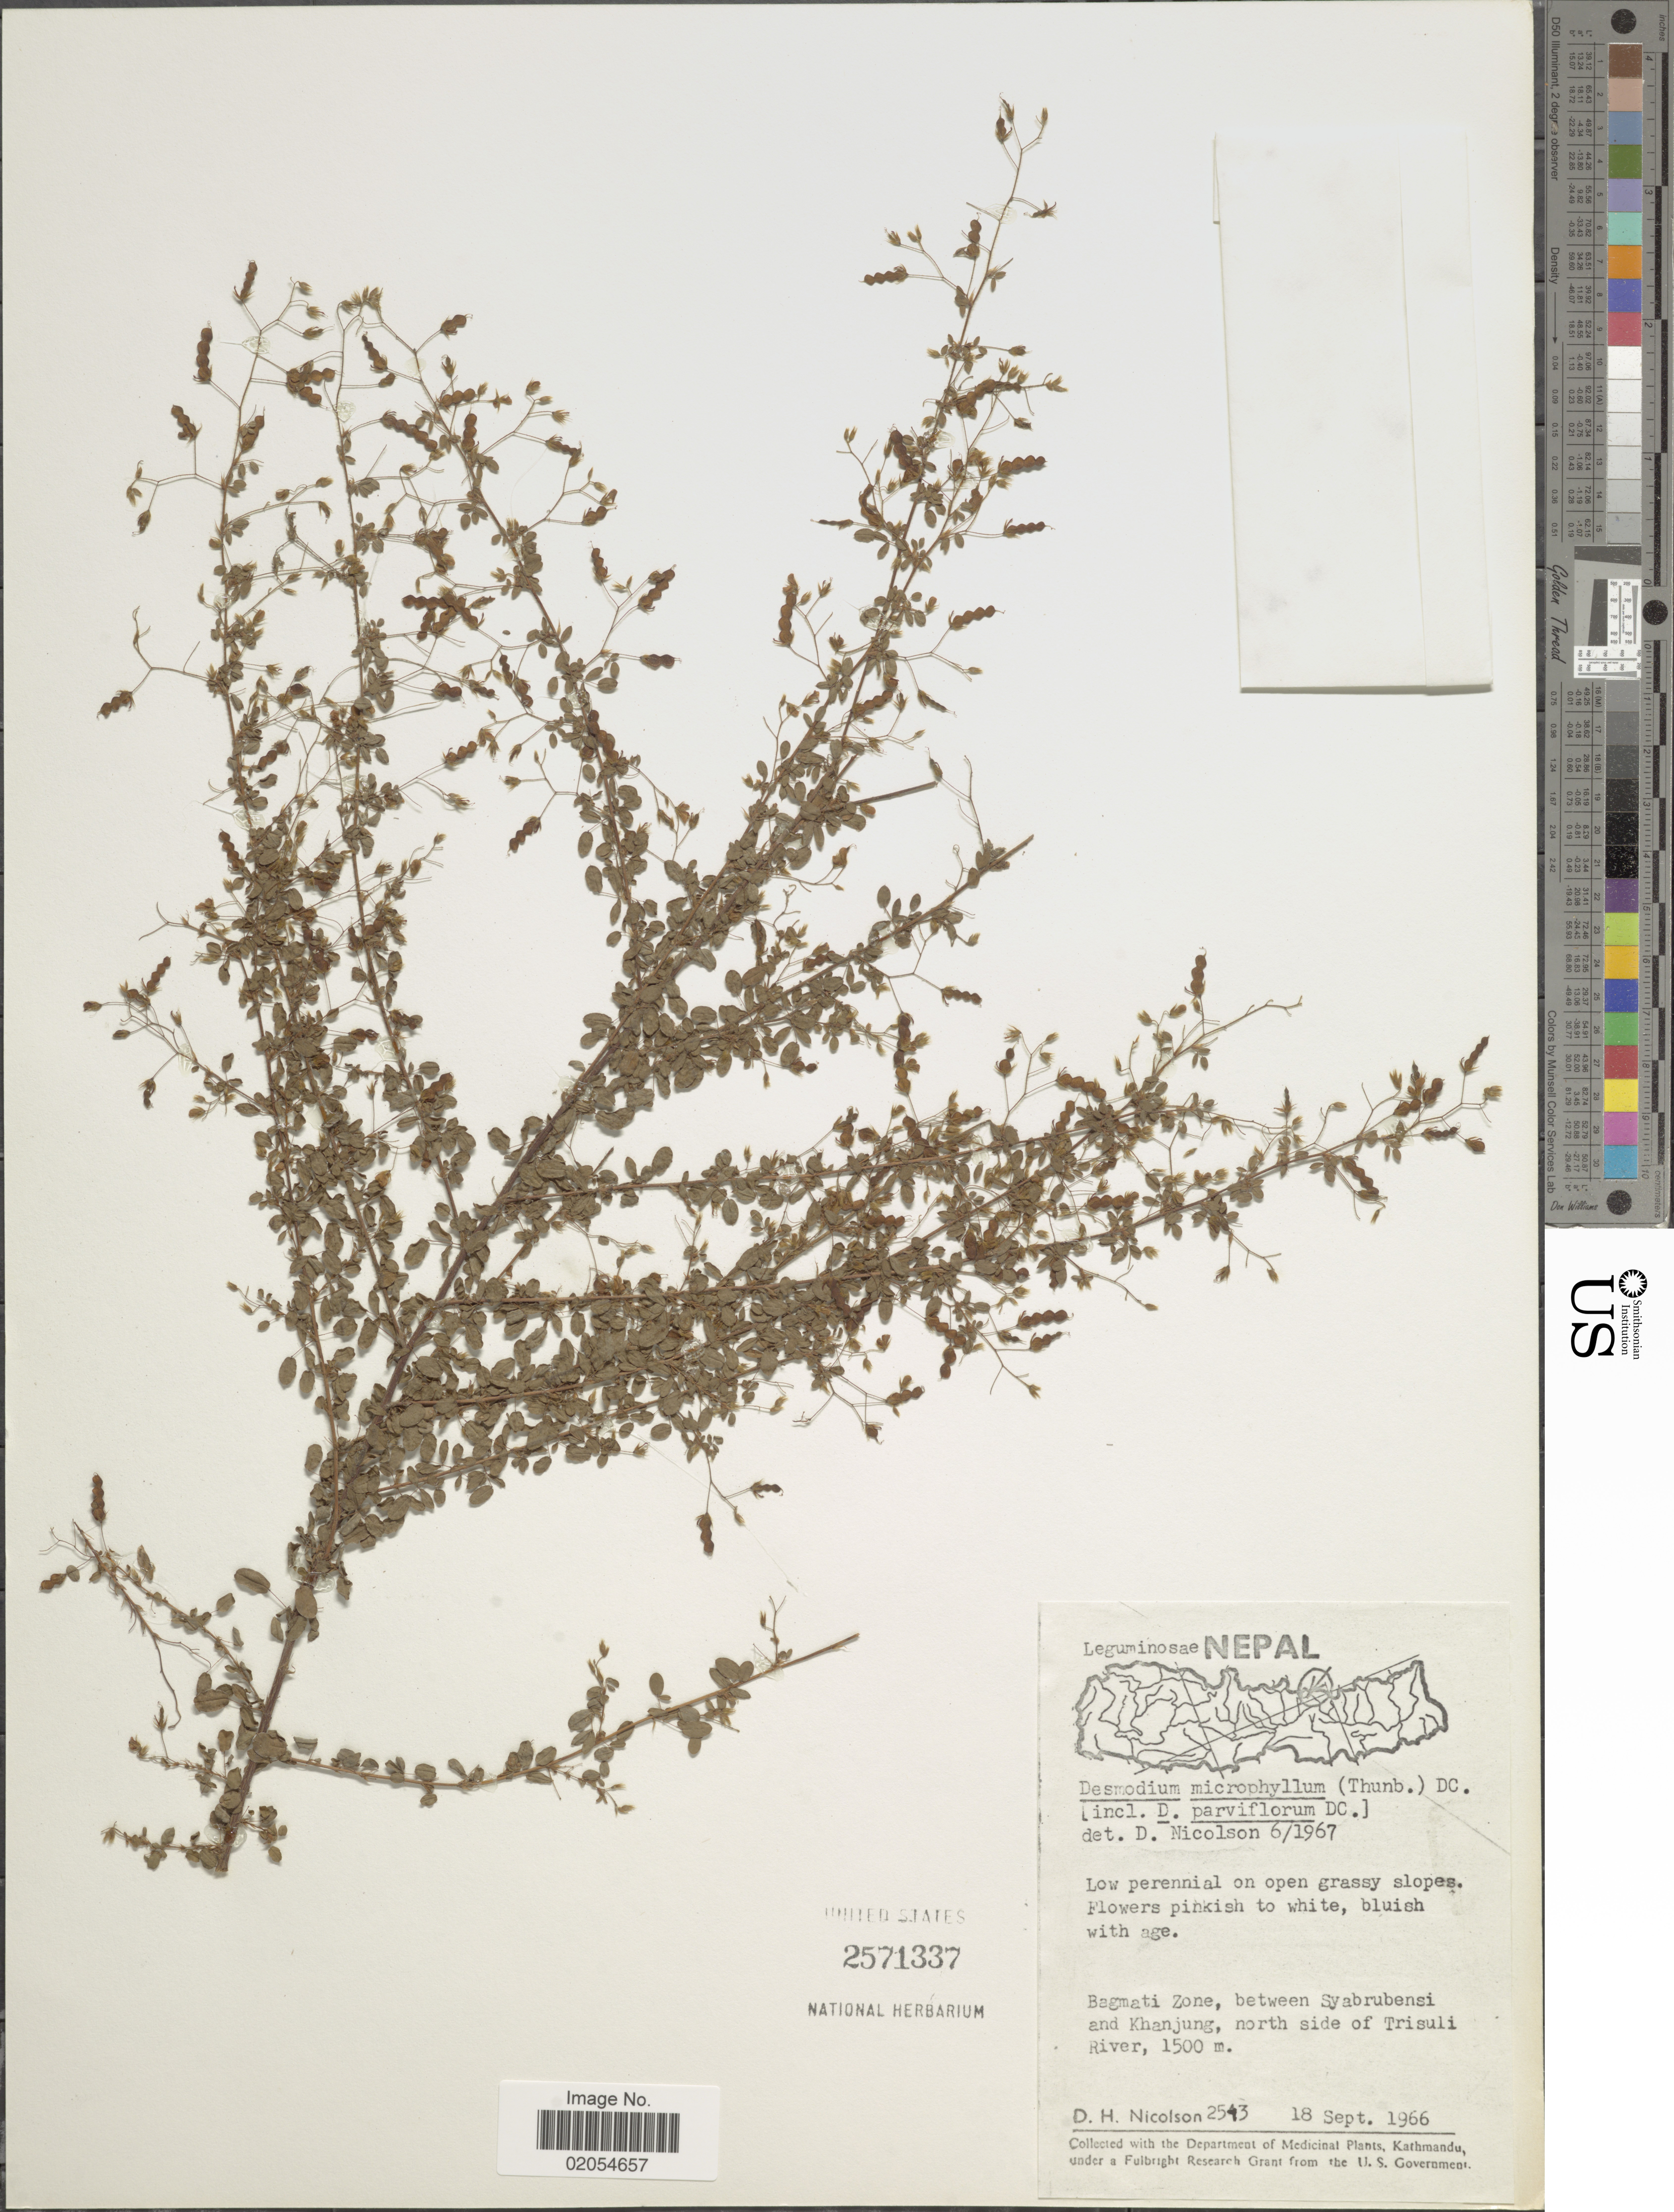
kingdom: Plantae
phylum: Tracheophyta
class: Magnoliopsida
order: Fabales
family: Fabaceae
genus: Leptodesmia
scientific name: Leptodesmia microphylla var. microphylla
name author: (Thunb.) H. Ohashi & K. Ohashi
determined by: Strong, Mark T., (BOT), Smithsonian Institution - National Museum of Natural History (UNITED STATES)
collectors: D. H. Nicolson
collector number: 2543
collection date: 1966-09-18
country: Nepal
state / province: Bagmati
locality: Bagmati Zone, between Syabrubensi and Khanjung, north side of Trisuli River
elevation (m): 1500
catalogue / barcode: US 2571337